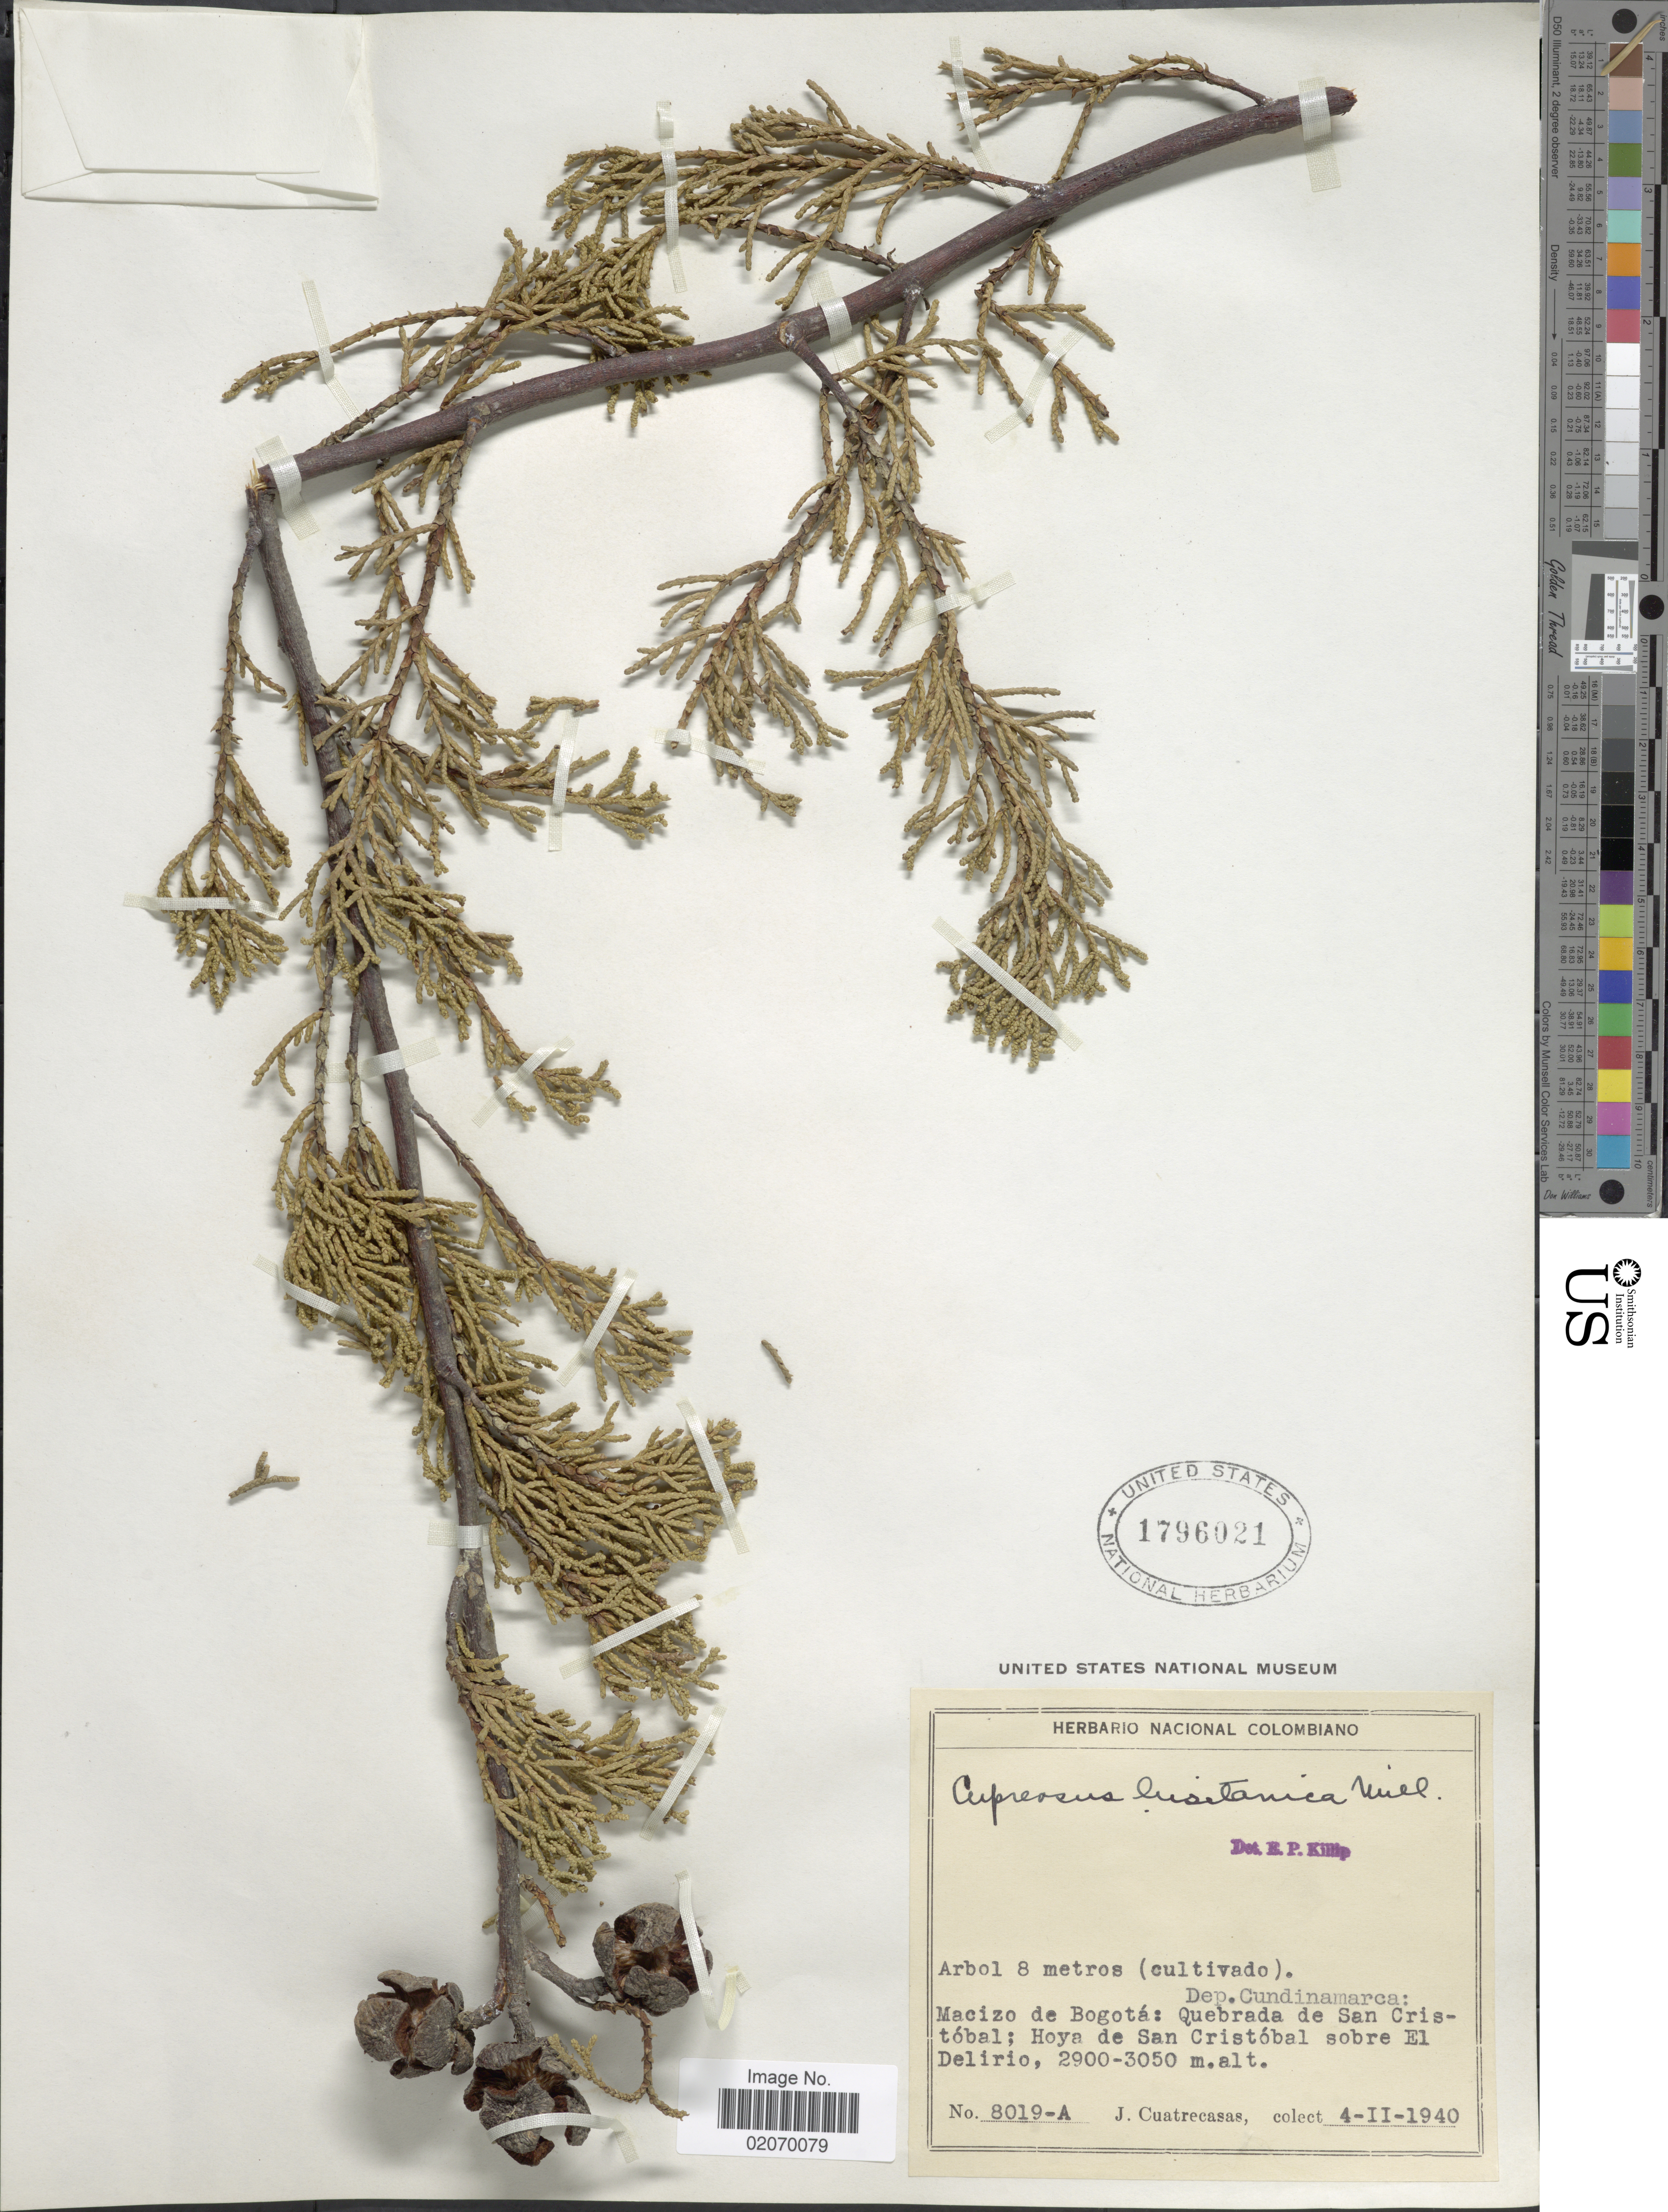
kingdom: Plantae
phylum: Tracheophyta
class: Pinopsida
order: Pinales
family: Cupressaceae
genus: Hesperocyparis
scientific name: Hesperocyparis lusitanica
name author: (Miller) Bartel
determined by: (US) Smithsonian Institution - National Museum of Natural History - Department of Botany (UNITED STATES)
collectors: J. Cuatrecasas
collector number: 8019A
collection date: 1940-02-04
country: Colombia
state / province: Cundinamarca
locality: Macizo de Bogota: Quebrada de San Cristobal: Hoya de San Cristobal sobre El Delirio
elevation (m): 2900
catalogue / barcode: US 1796021